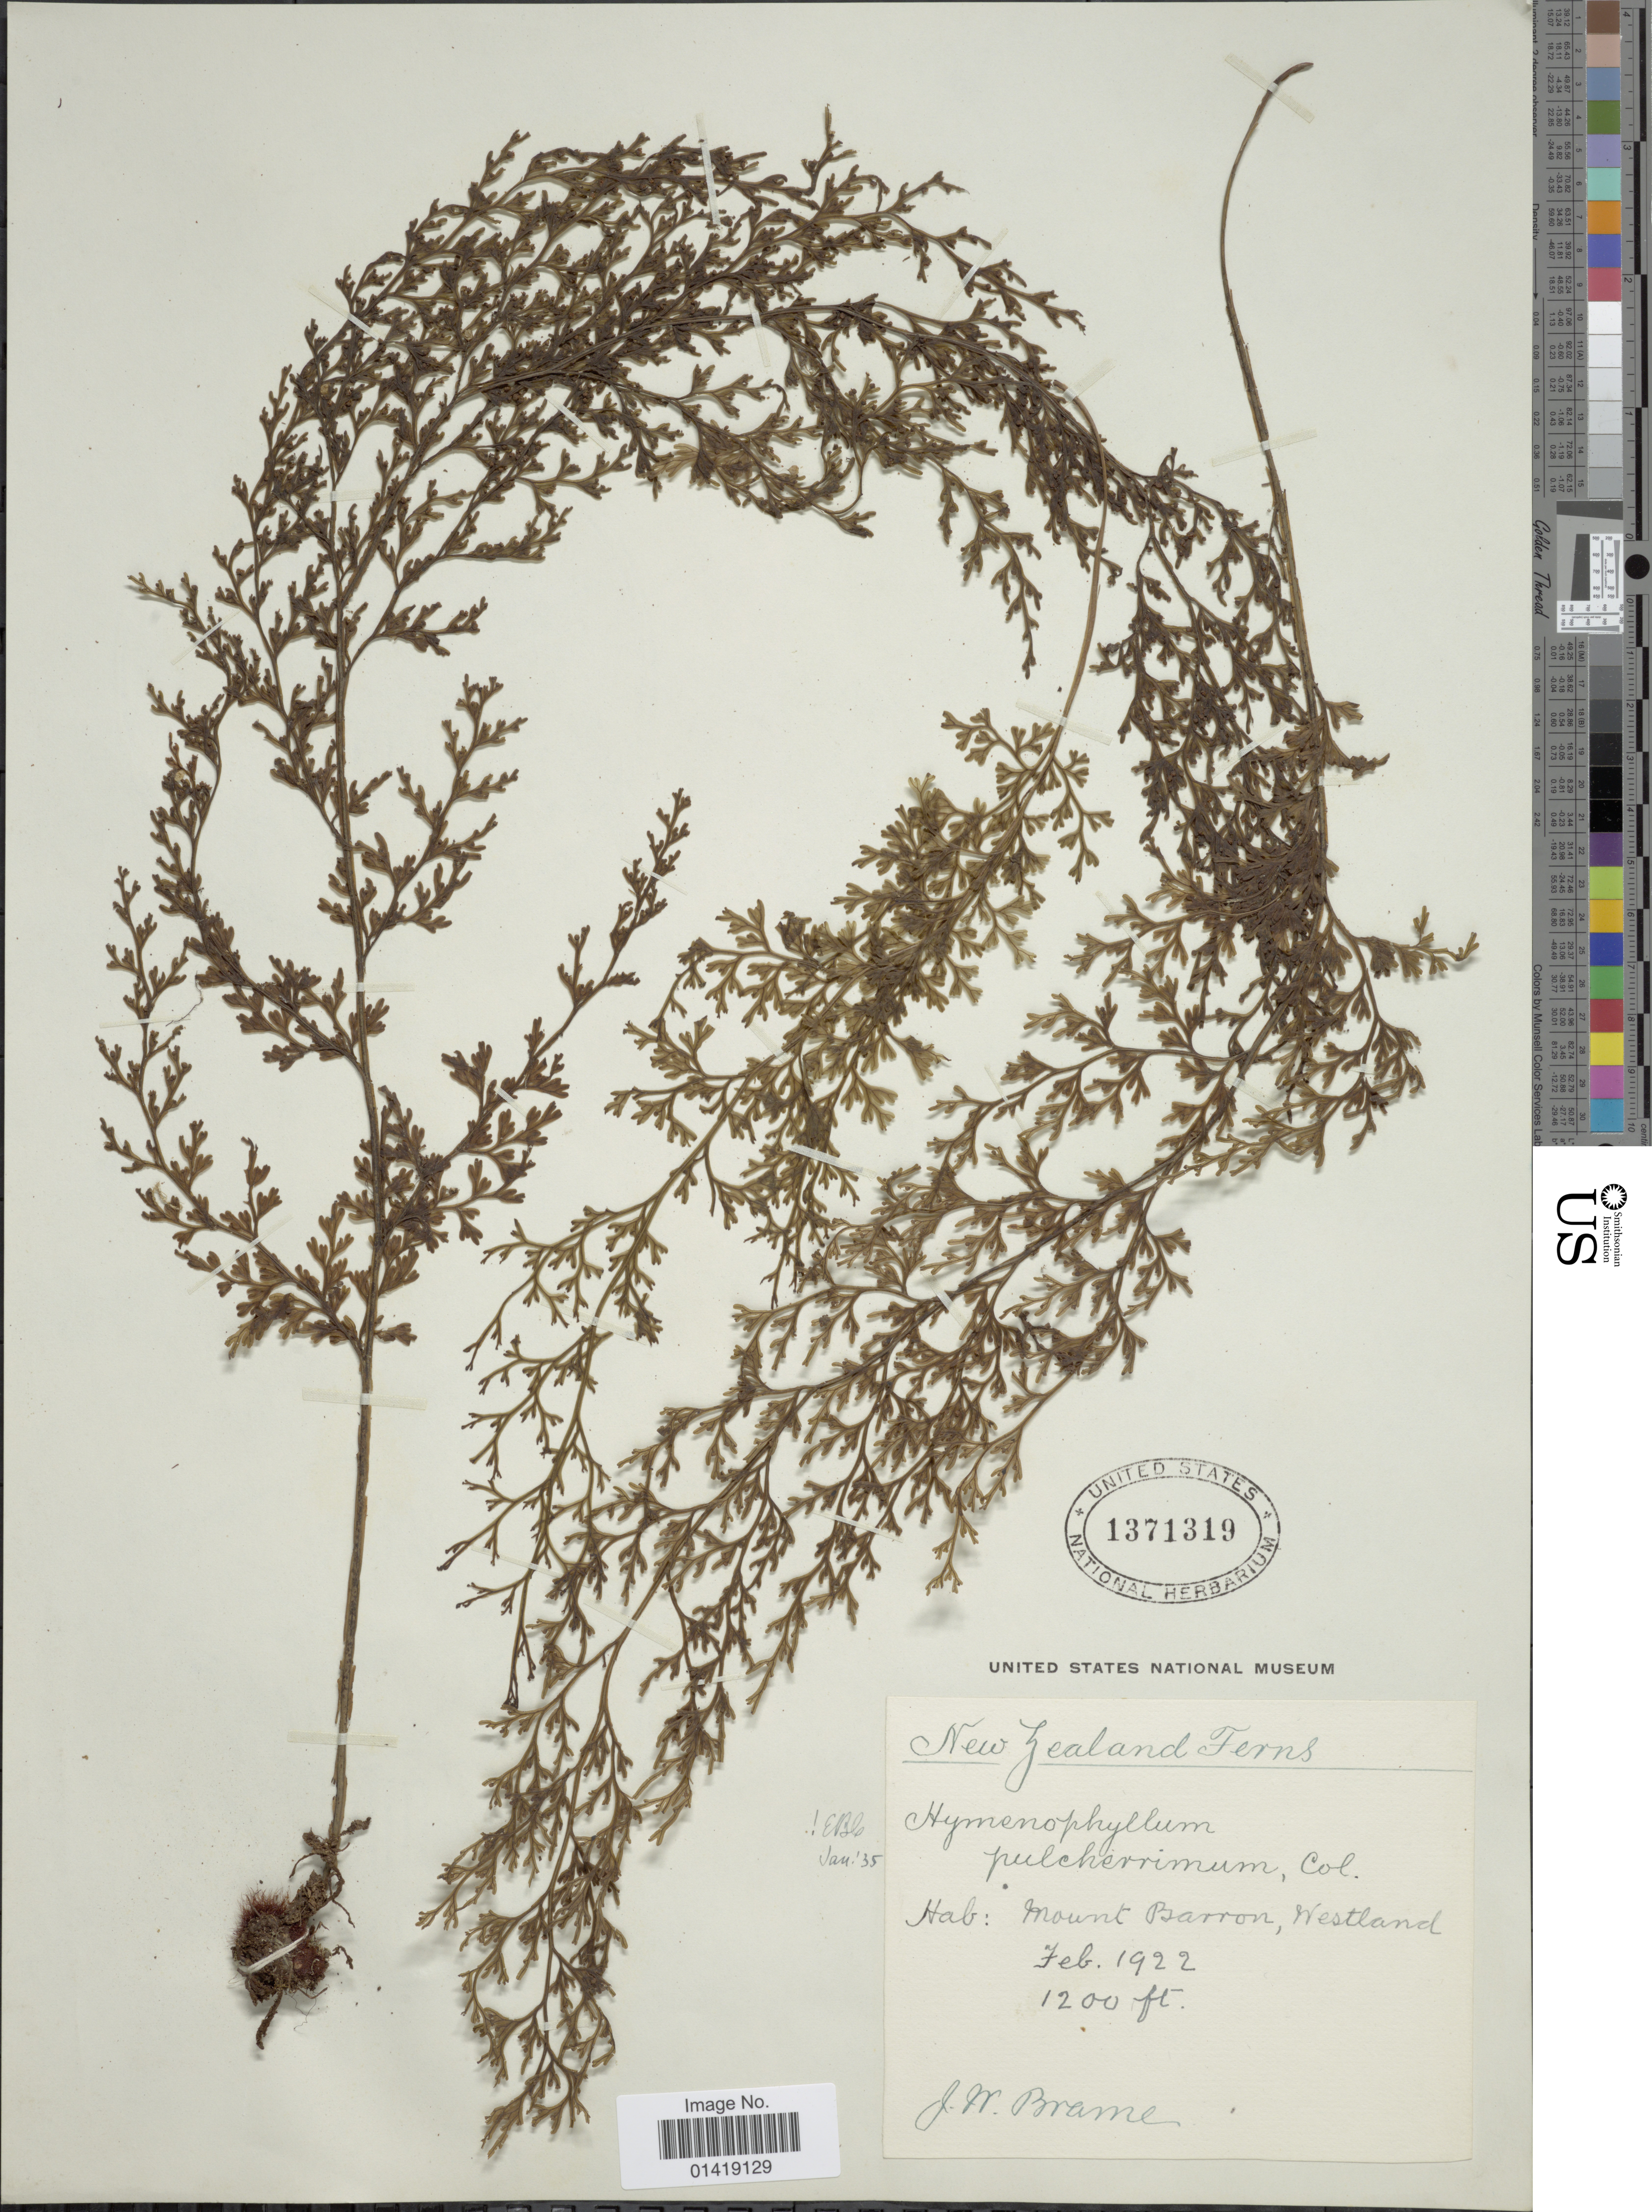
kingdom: Plantae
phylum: Tracheophyta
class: Polypodiopsida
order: Hymenophyllales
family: Hymenophyllaceae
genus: Hymenophyllum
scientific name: Hymenophyllum pulcherrimum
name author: Colenso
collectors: J. Brame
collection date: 1922-02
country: New Zealand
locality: Mount Barron Westland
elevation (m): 366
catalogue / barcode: US 1371319